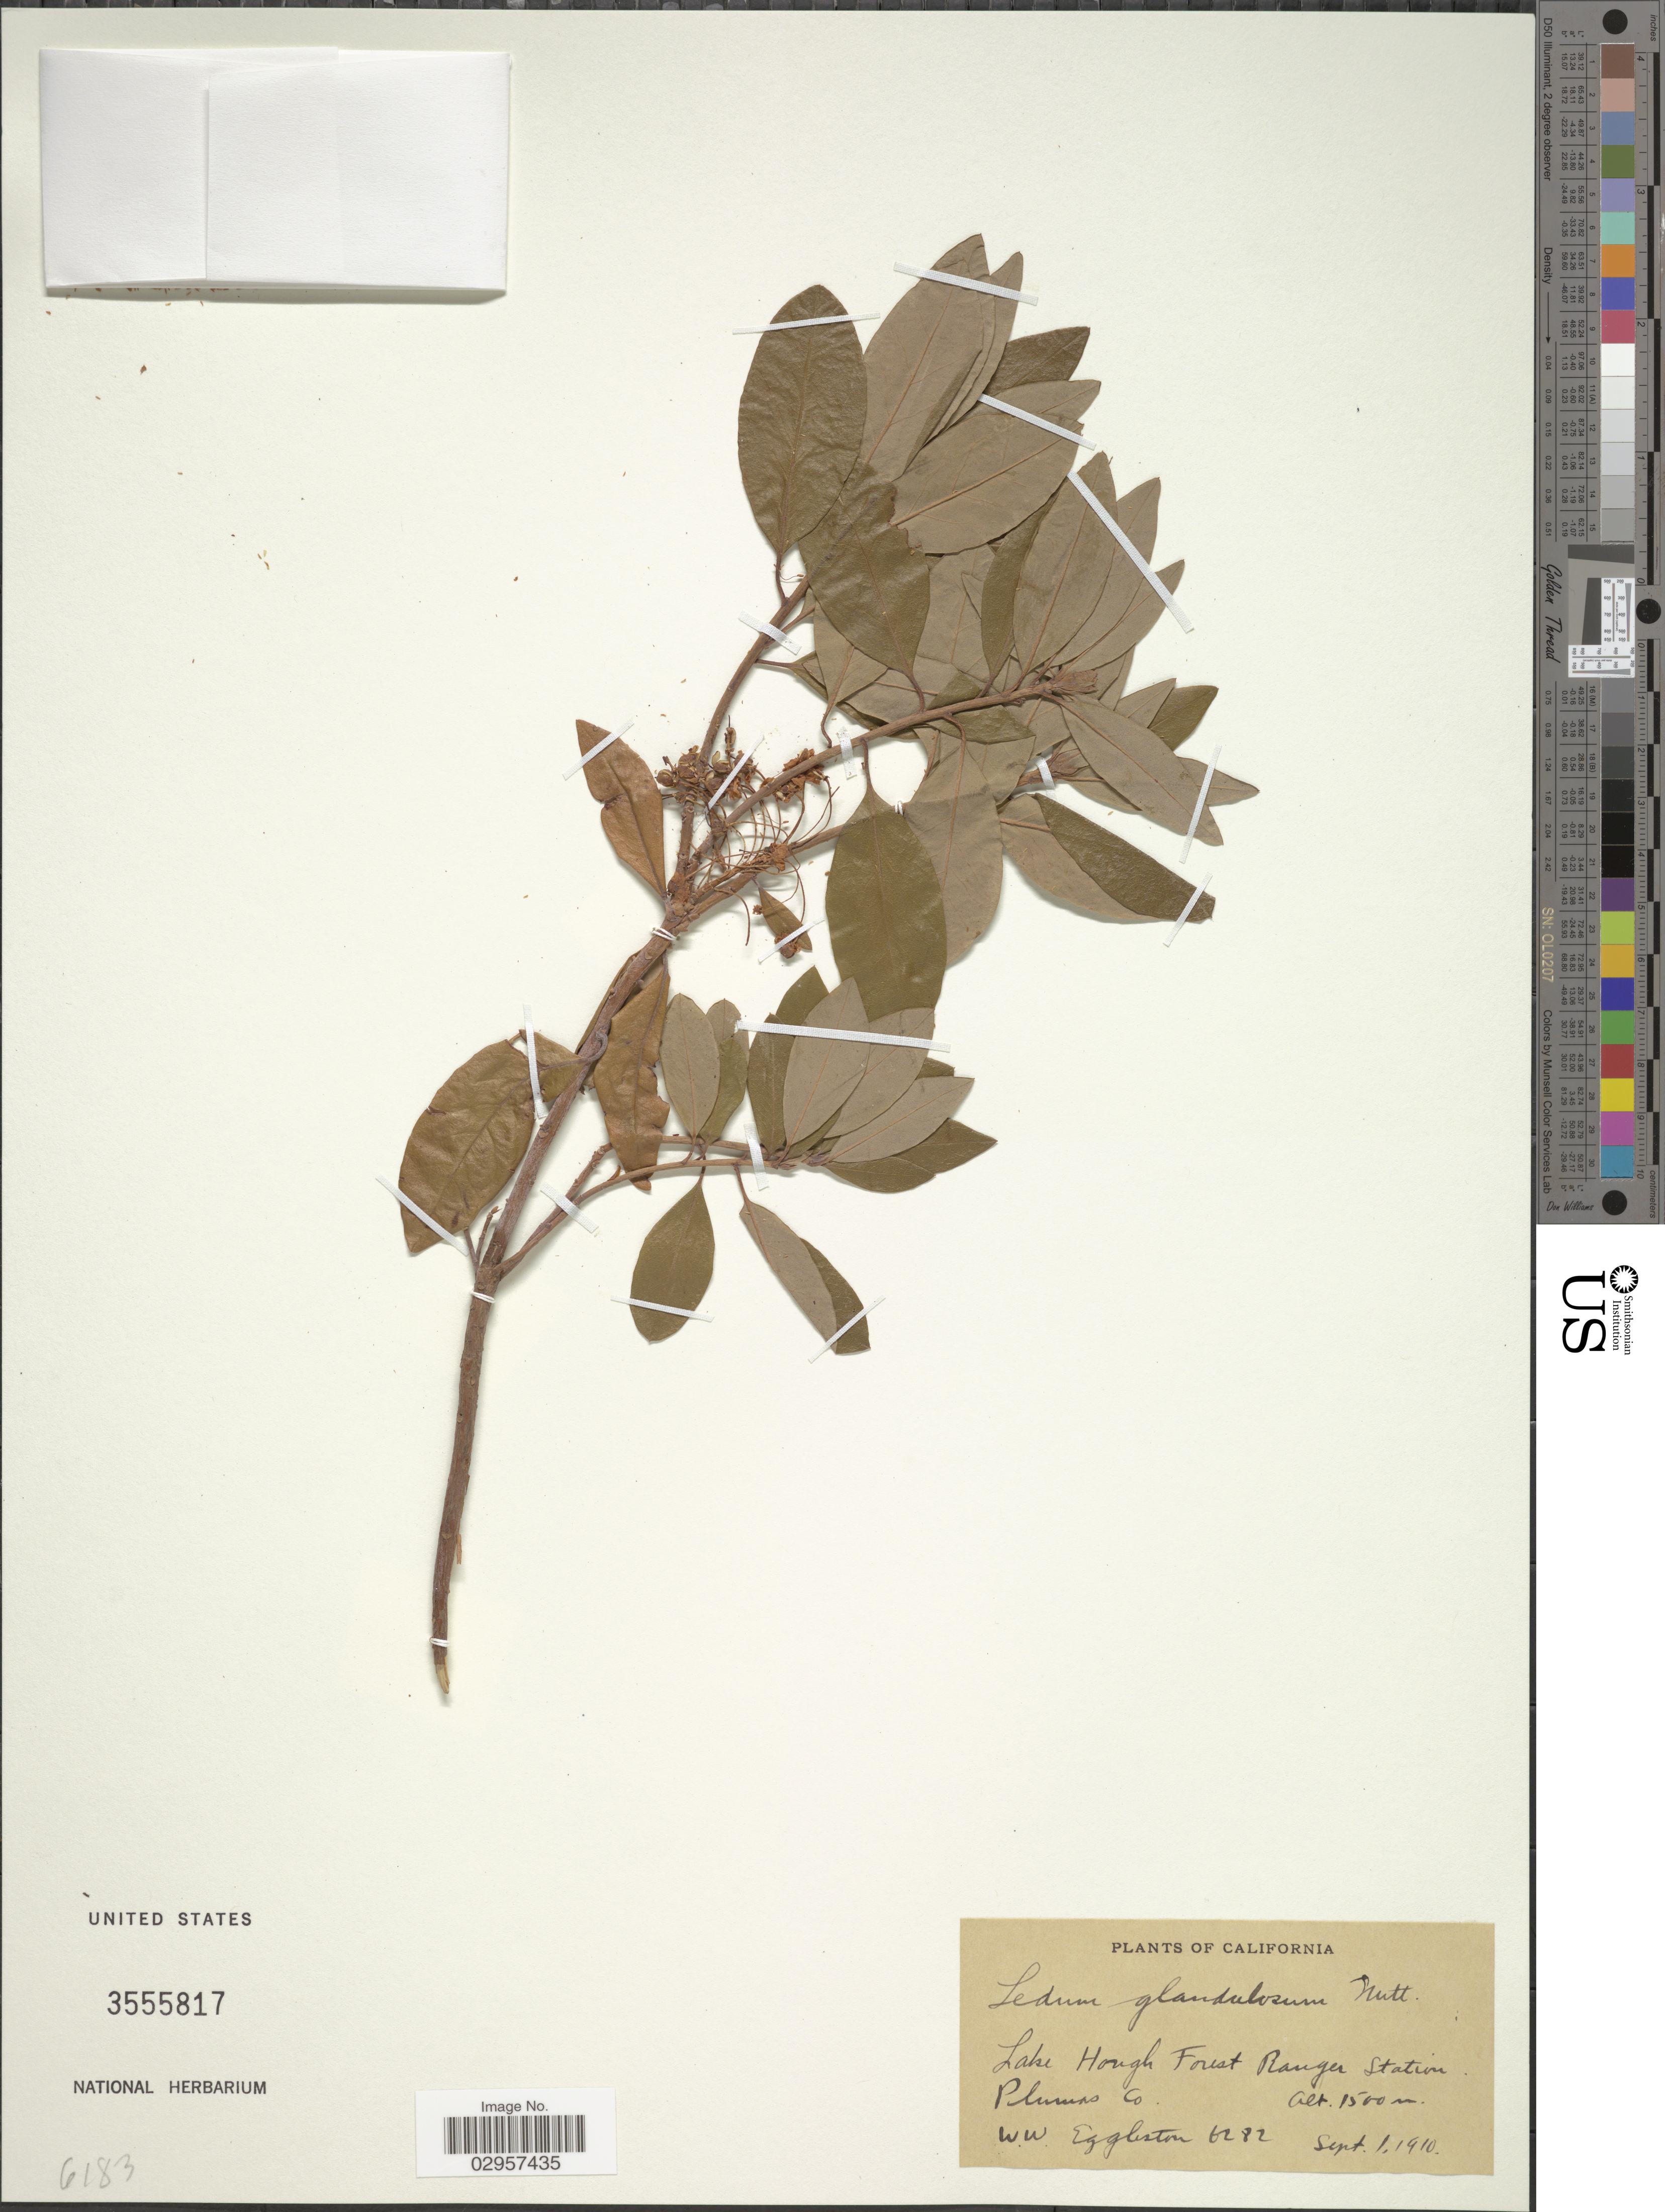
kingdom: Plantae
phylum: Tracheophyta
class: Magnoliopsida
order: Ericales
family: Ericaceae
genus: Ledum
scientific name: Ledum glandulosum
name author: Nutt.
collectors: W. Eglleston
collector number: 6282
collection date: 1910-08-01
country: United States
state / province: California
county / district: Plumas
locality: Lake Hough Forest Range Station, Plumas Co.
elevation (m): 1500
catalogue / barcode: US 3555817